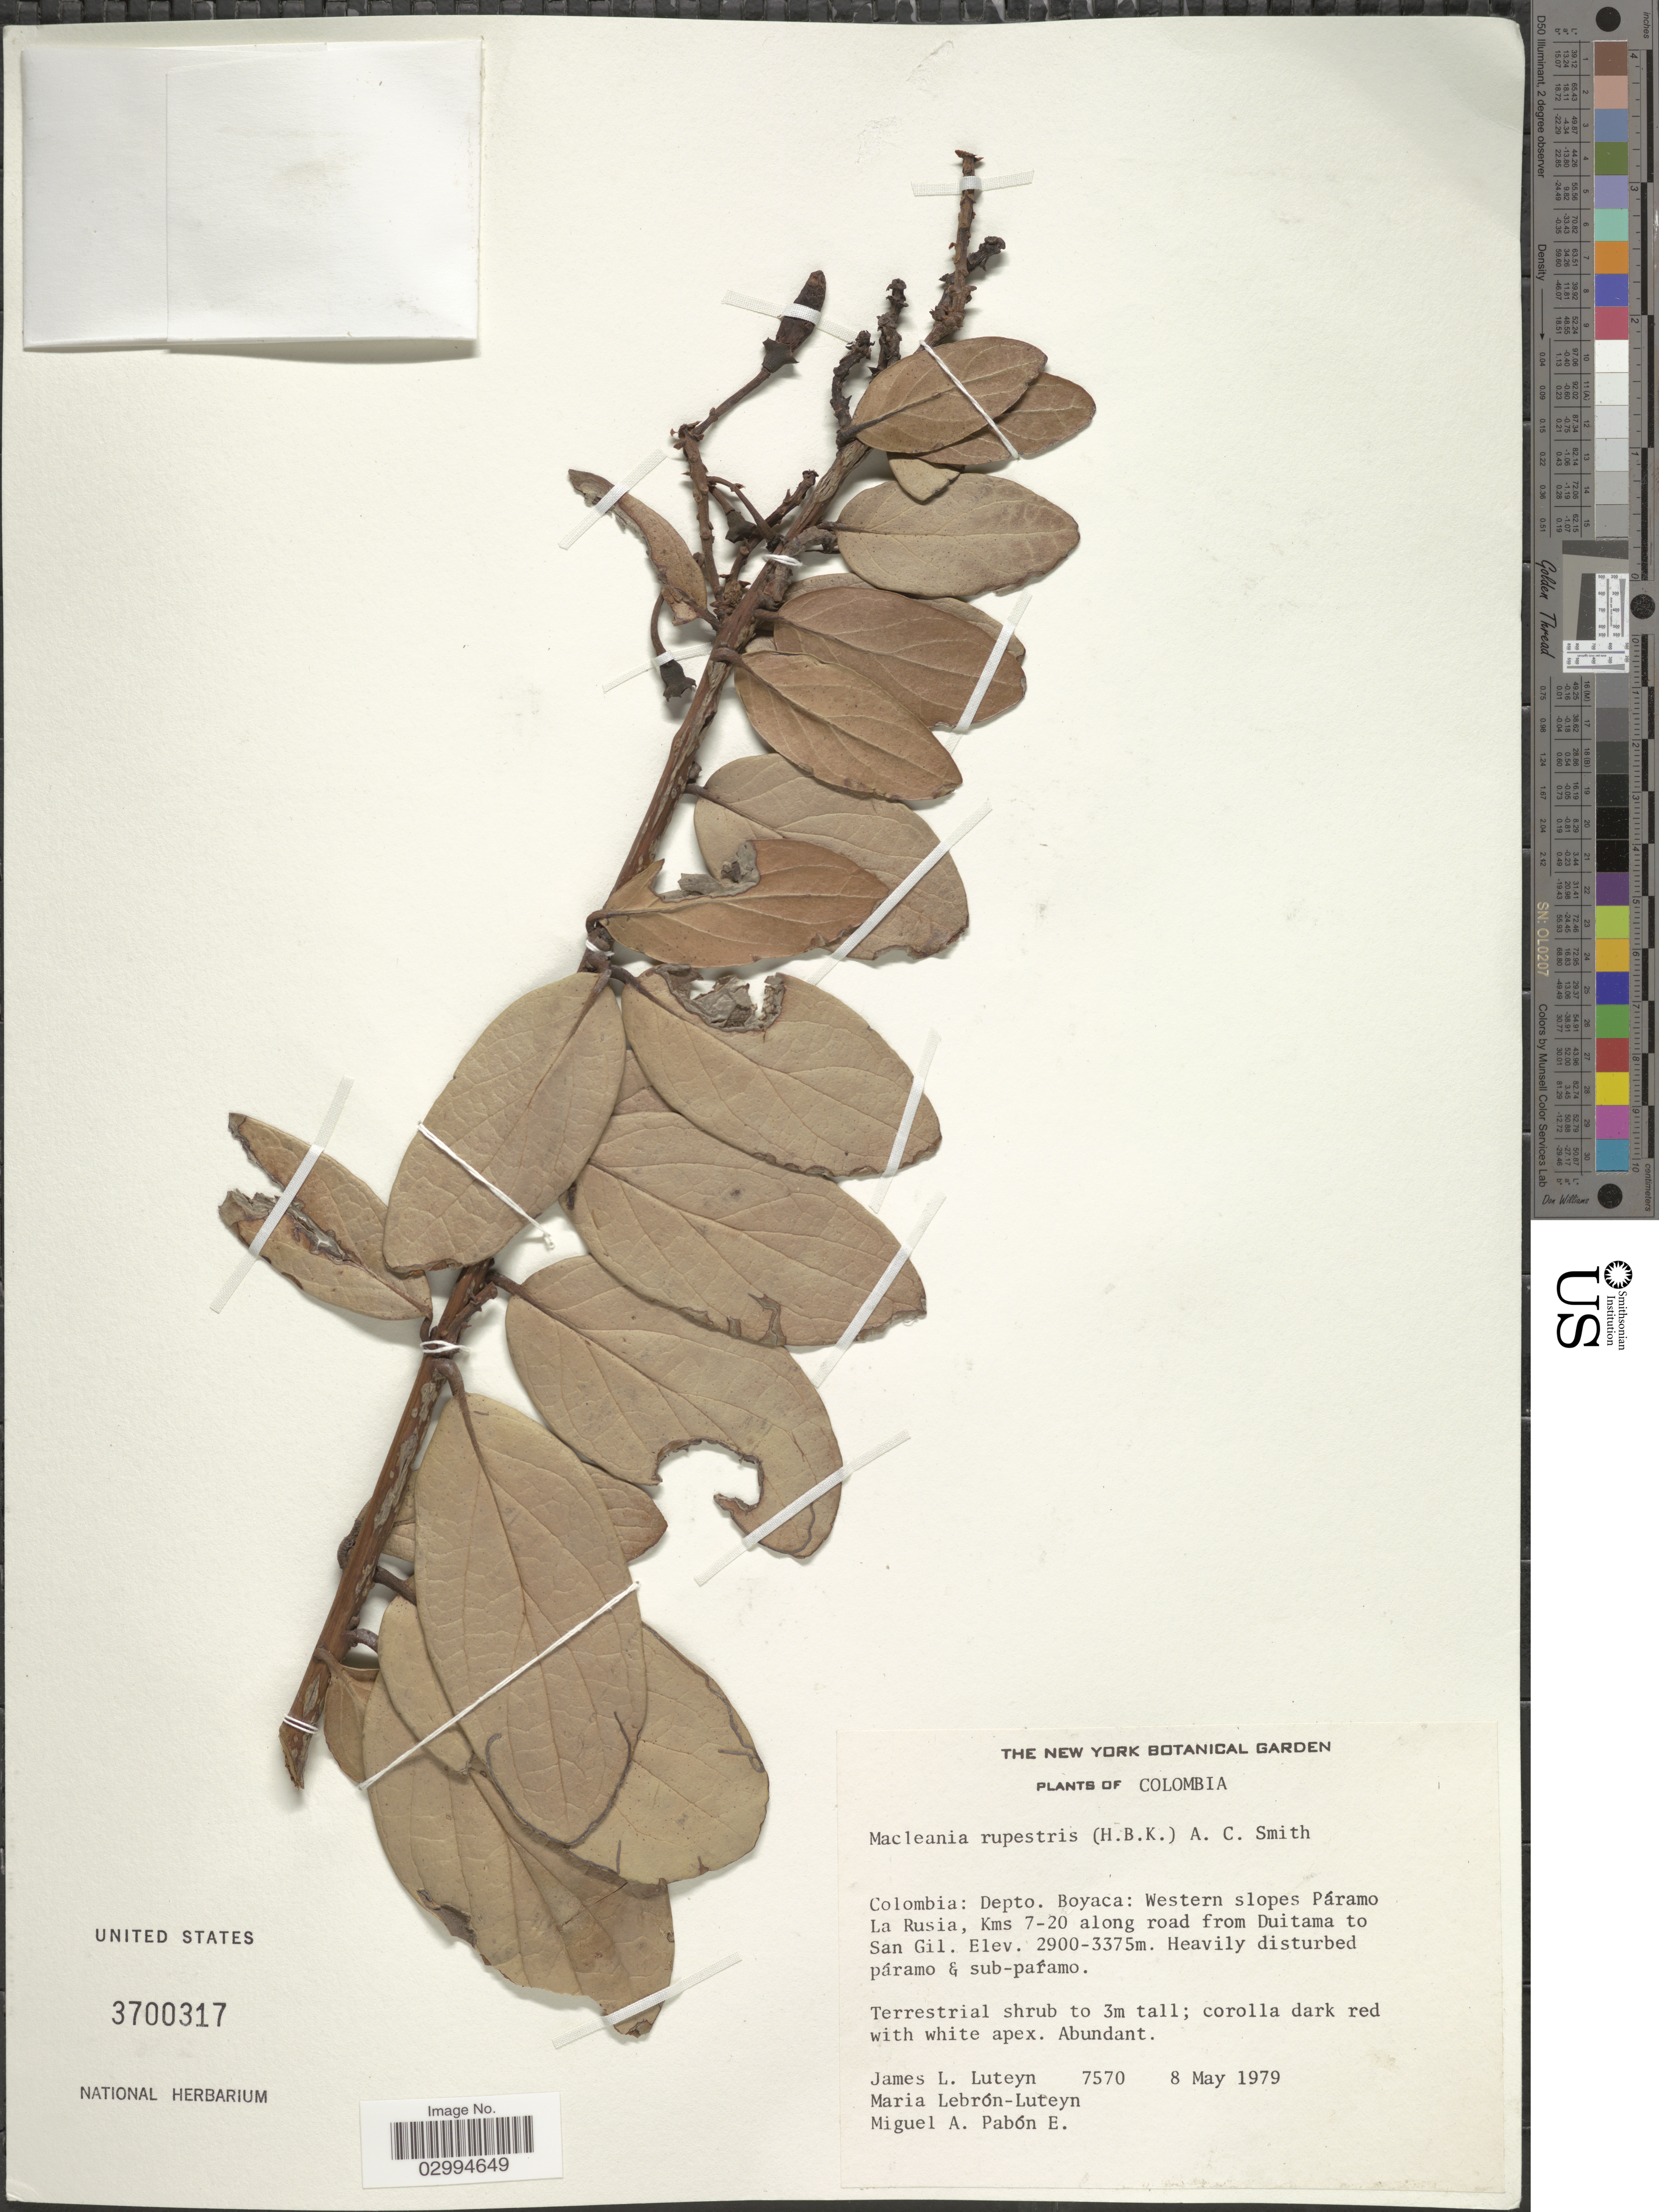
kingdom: Plantae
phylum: Tracheophyta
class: Magnoliopsida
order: Ericales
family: Ericaceae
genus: Macleania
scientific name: Macleania rupestris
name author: (Kunth) A.C. Sm.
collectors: J. L. Luteyn, M. L. Lebrón-Luteyn & M. A. Pabon E.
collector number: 7570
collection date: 1979-05-08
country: Colombia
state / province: Boyacá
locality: Depto. Boyaca: Western slopes Páramo La Rusia, Kms 7-20 along road from Duitama to San Gil.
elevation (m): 2900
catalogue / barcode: US 3700317